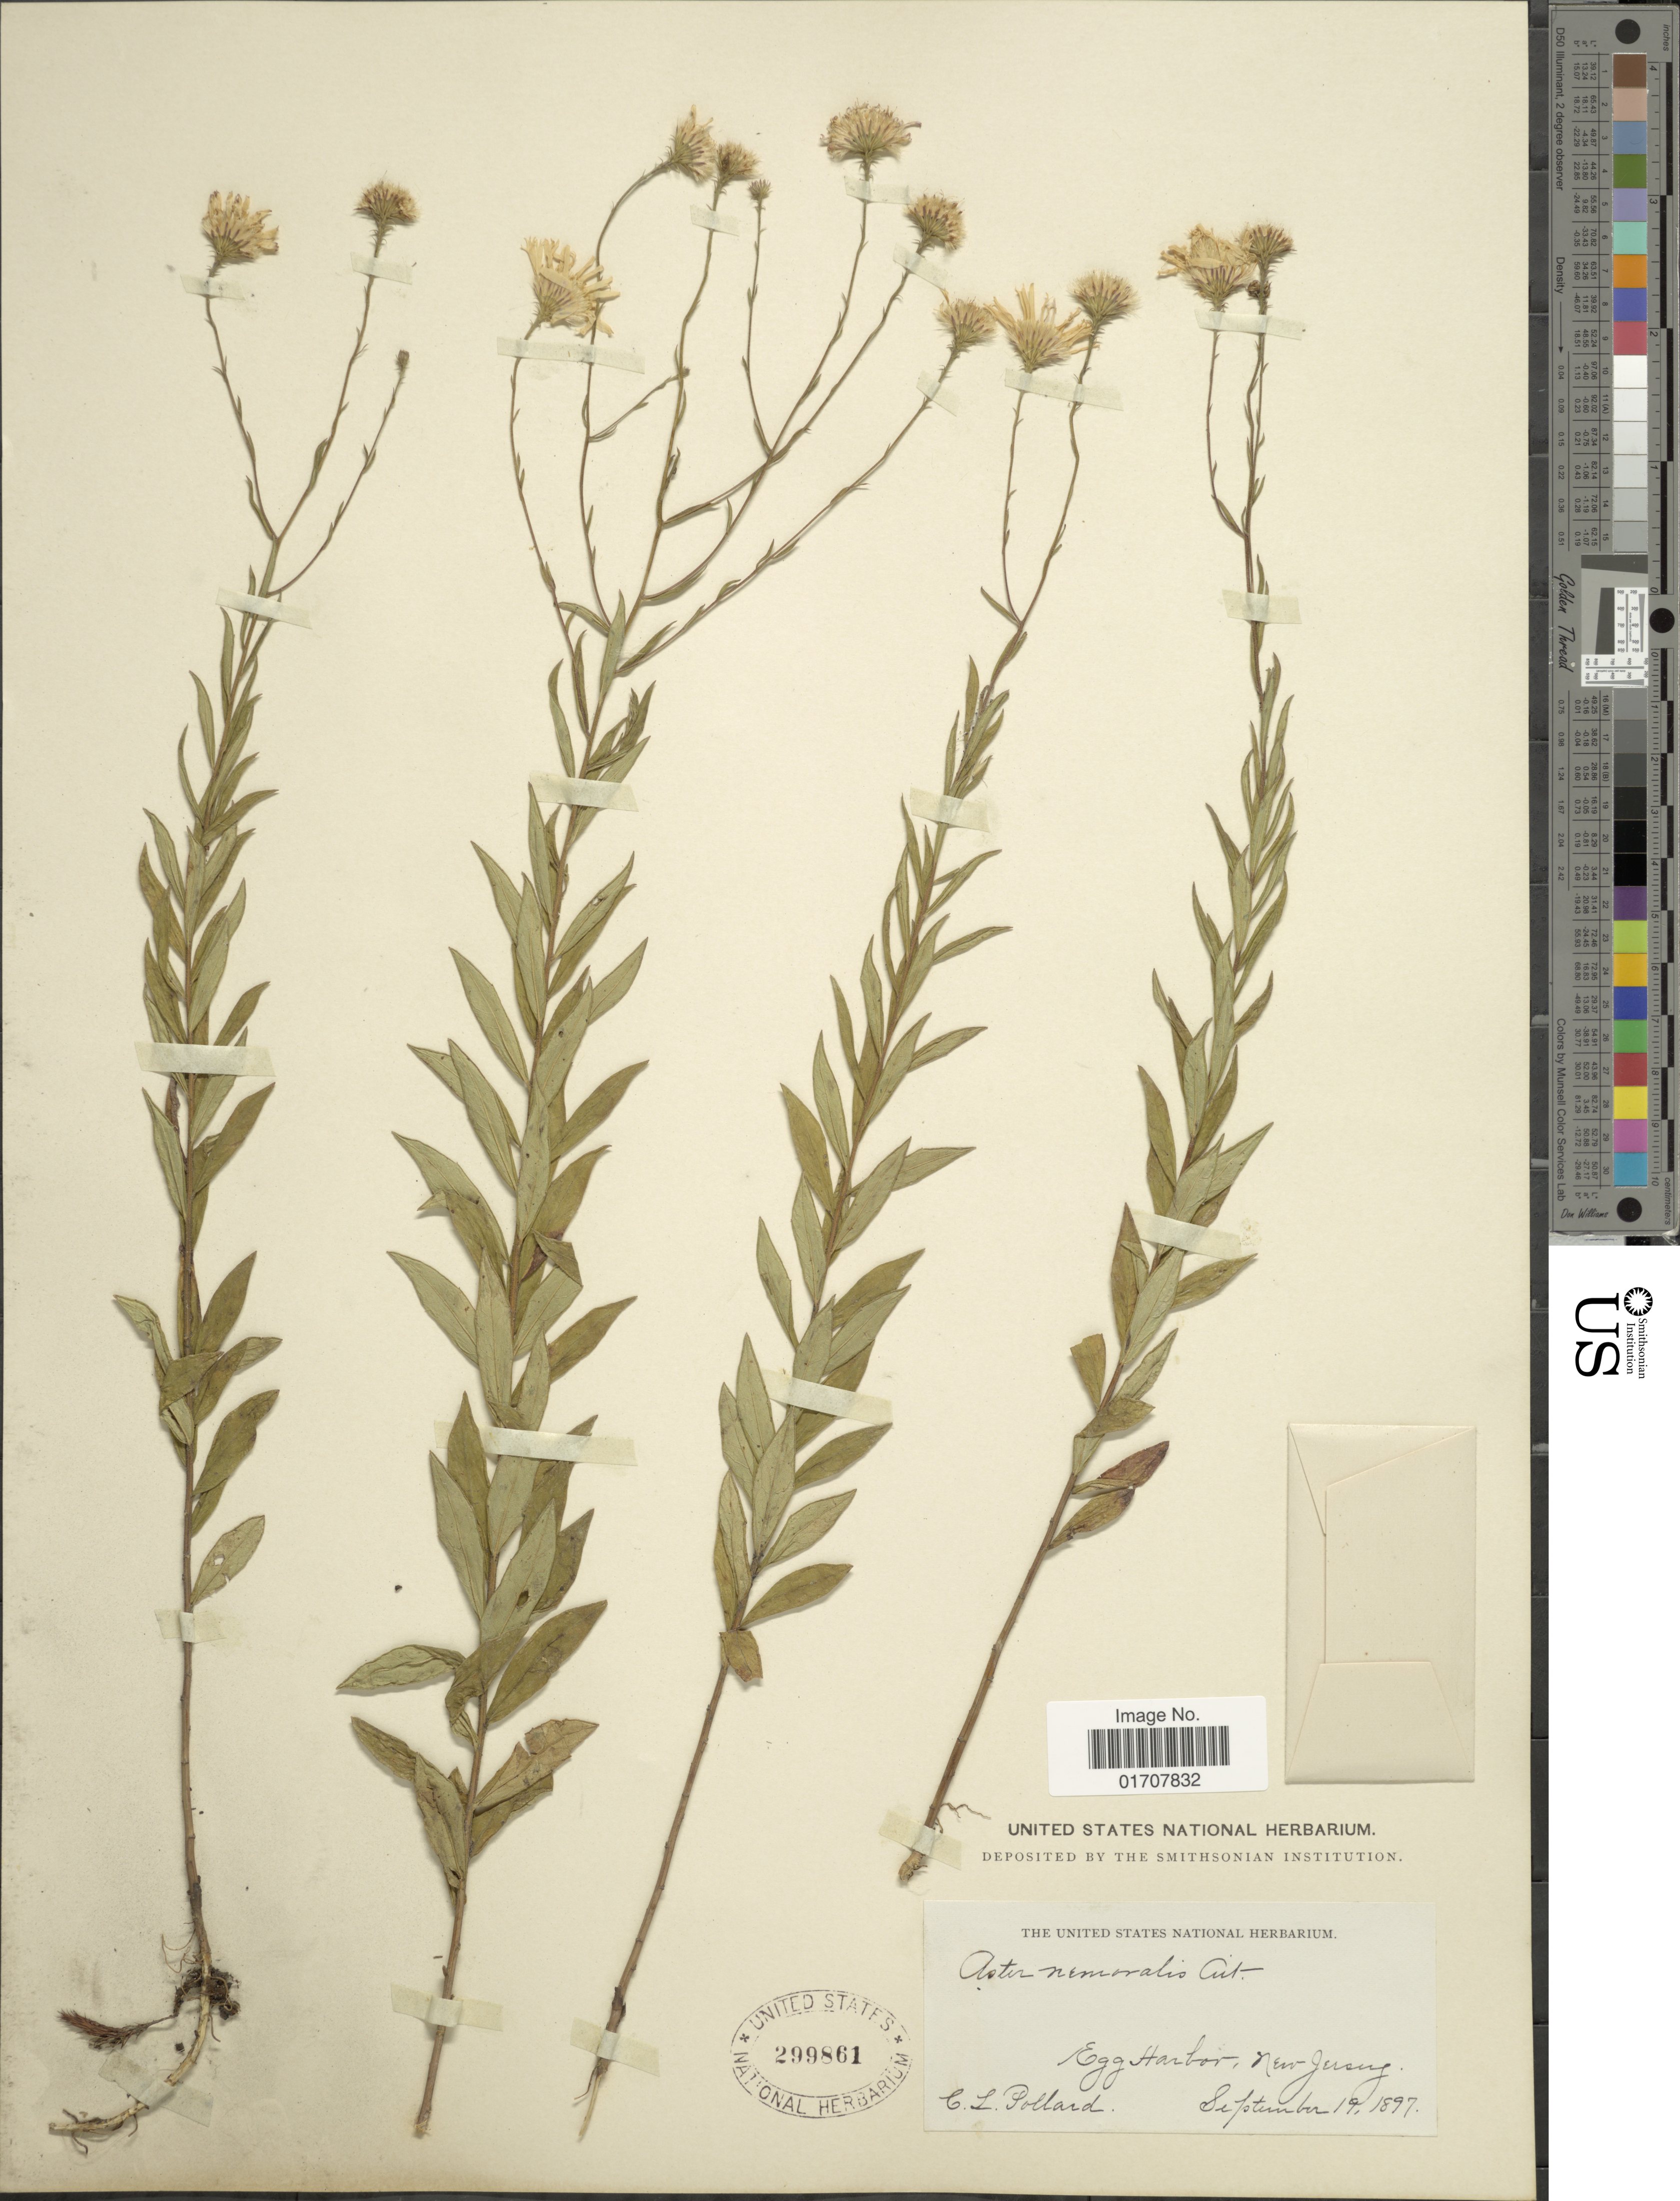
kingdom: Plantae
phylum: Tracheophyta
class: Magnoliopsida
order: Asterales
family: Asteraceae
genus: Oclemena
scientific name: Oclemena nemoralis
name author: (Aiton) Greene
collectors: C. L. Pollard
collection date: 1897-09-19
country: United States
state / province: New Jersey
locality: Egg Harbor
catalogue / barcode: US 299861